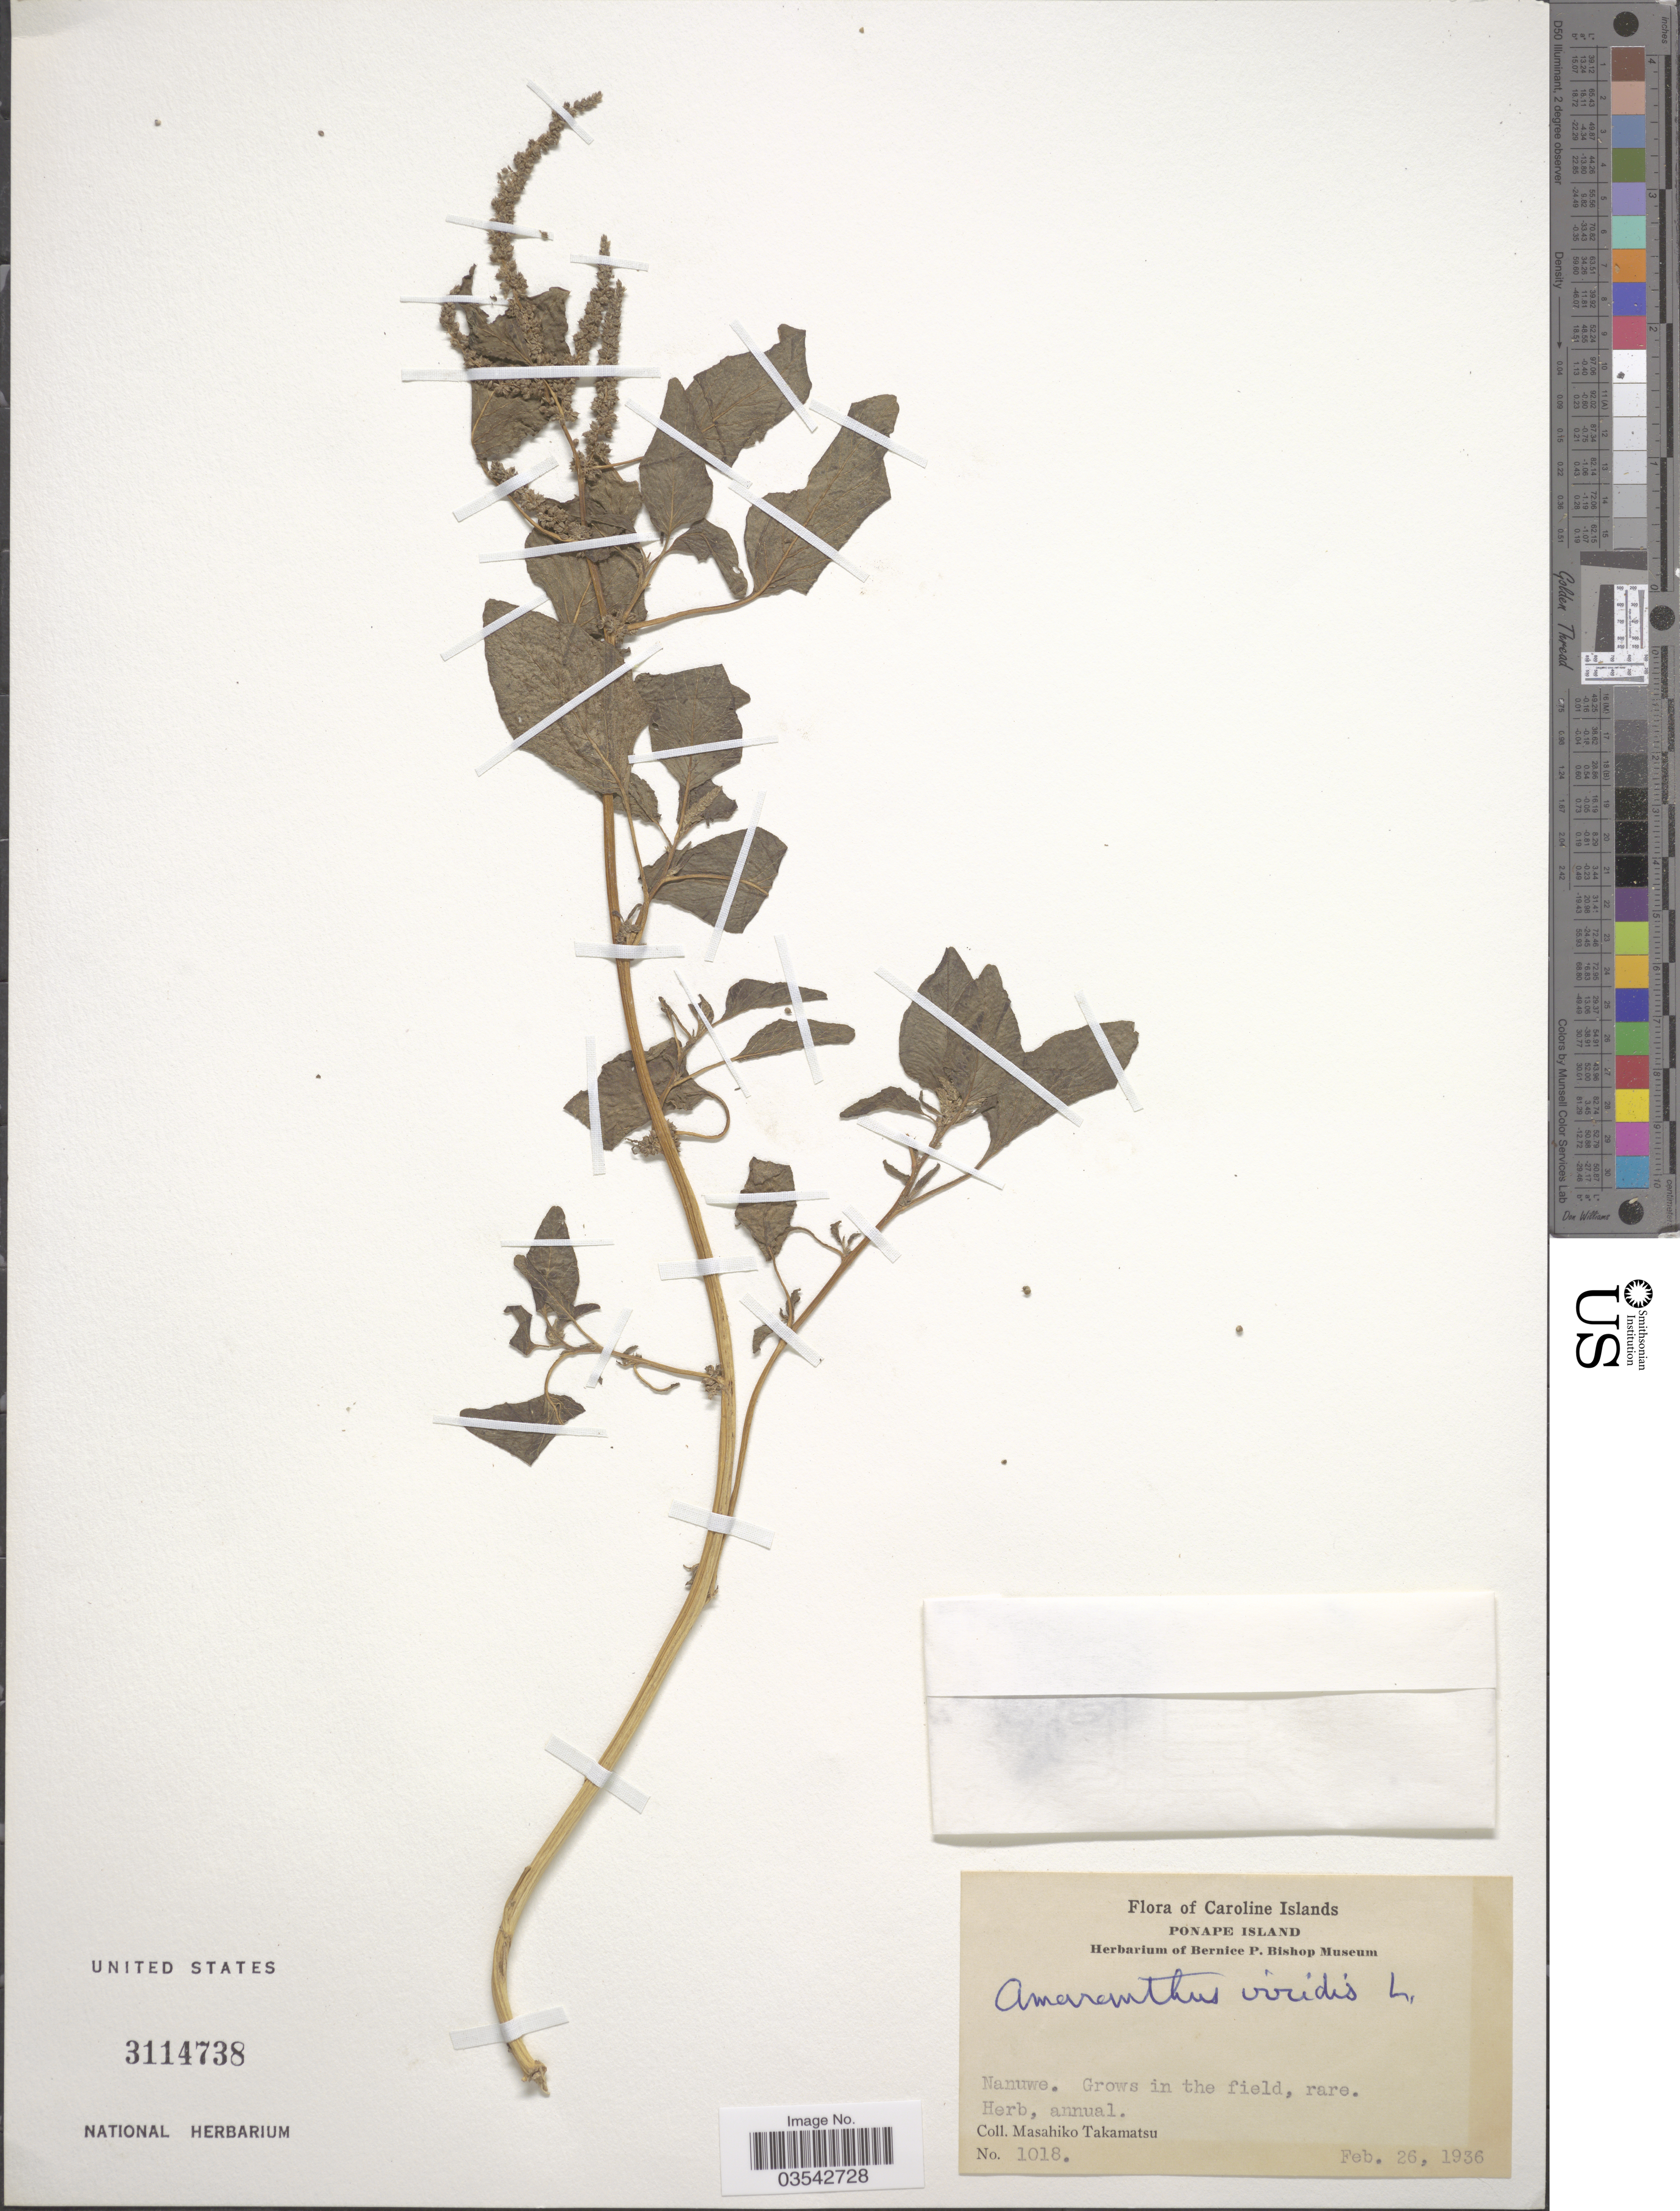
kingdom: Plantae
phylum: Tracheophyta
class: Magnoliopsida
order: Caryophyllales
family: Amaranthaceae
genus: Amaranthus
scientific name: Amaranthus viridis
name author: L.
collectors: M. Takamatsu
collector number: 1018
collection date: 1936-02-26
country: Micronesia, Federated States of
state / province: Pohnpei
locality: Caroline Islands. Ponape Island. Nanuwe.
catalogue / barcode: US 3114738